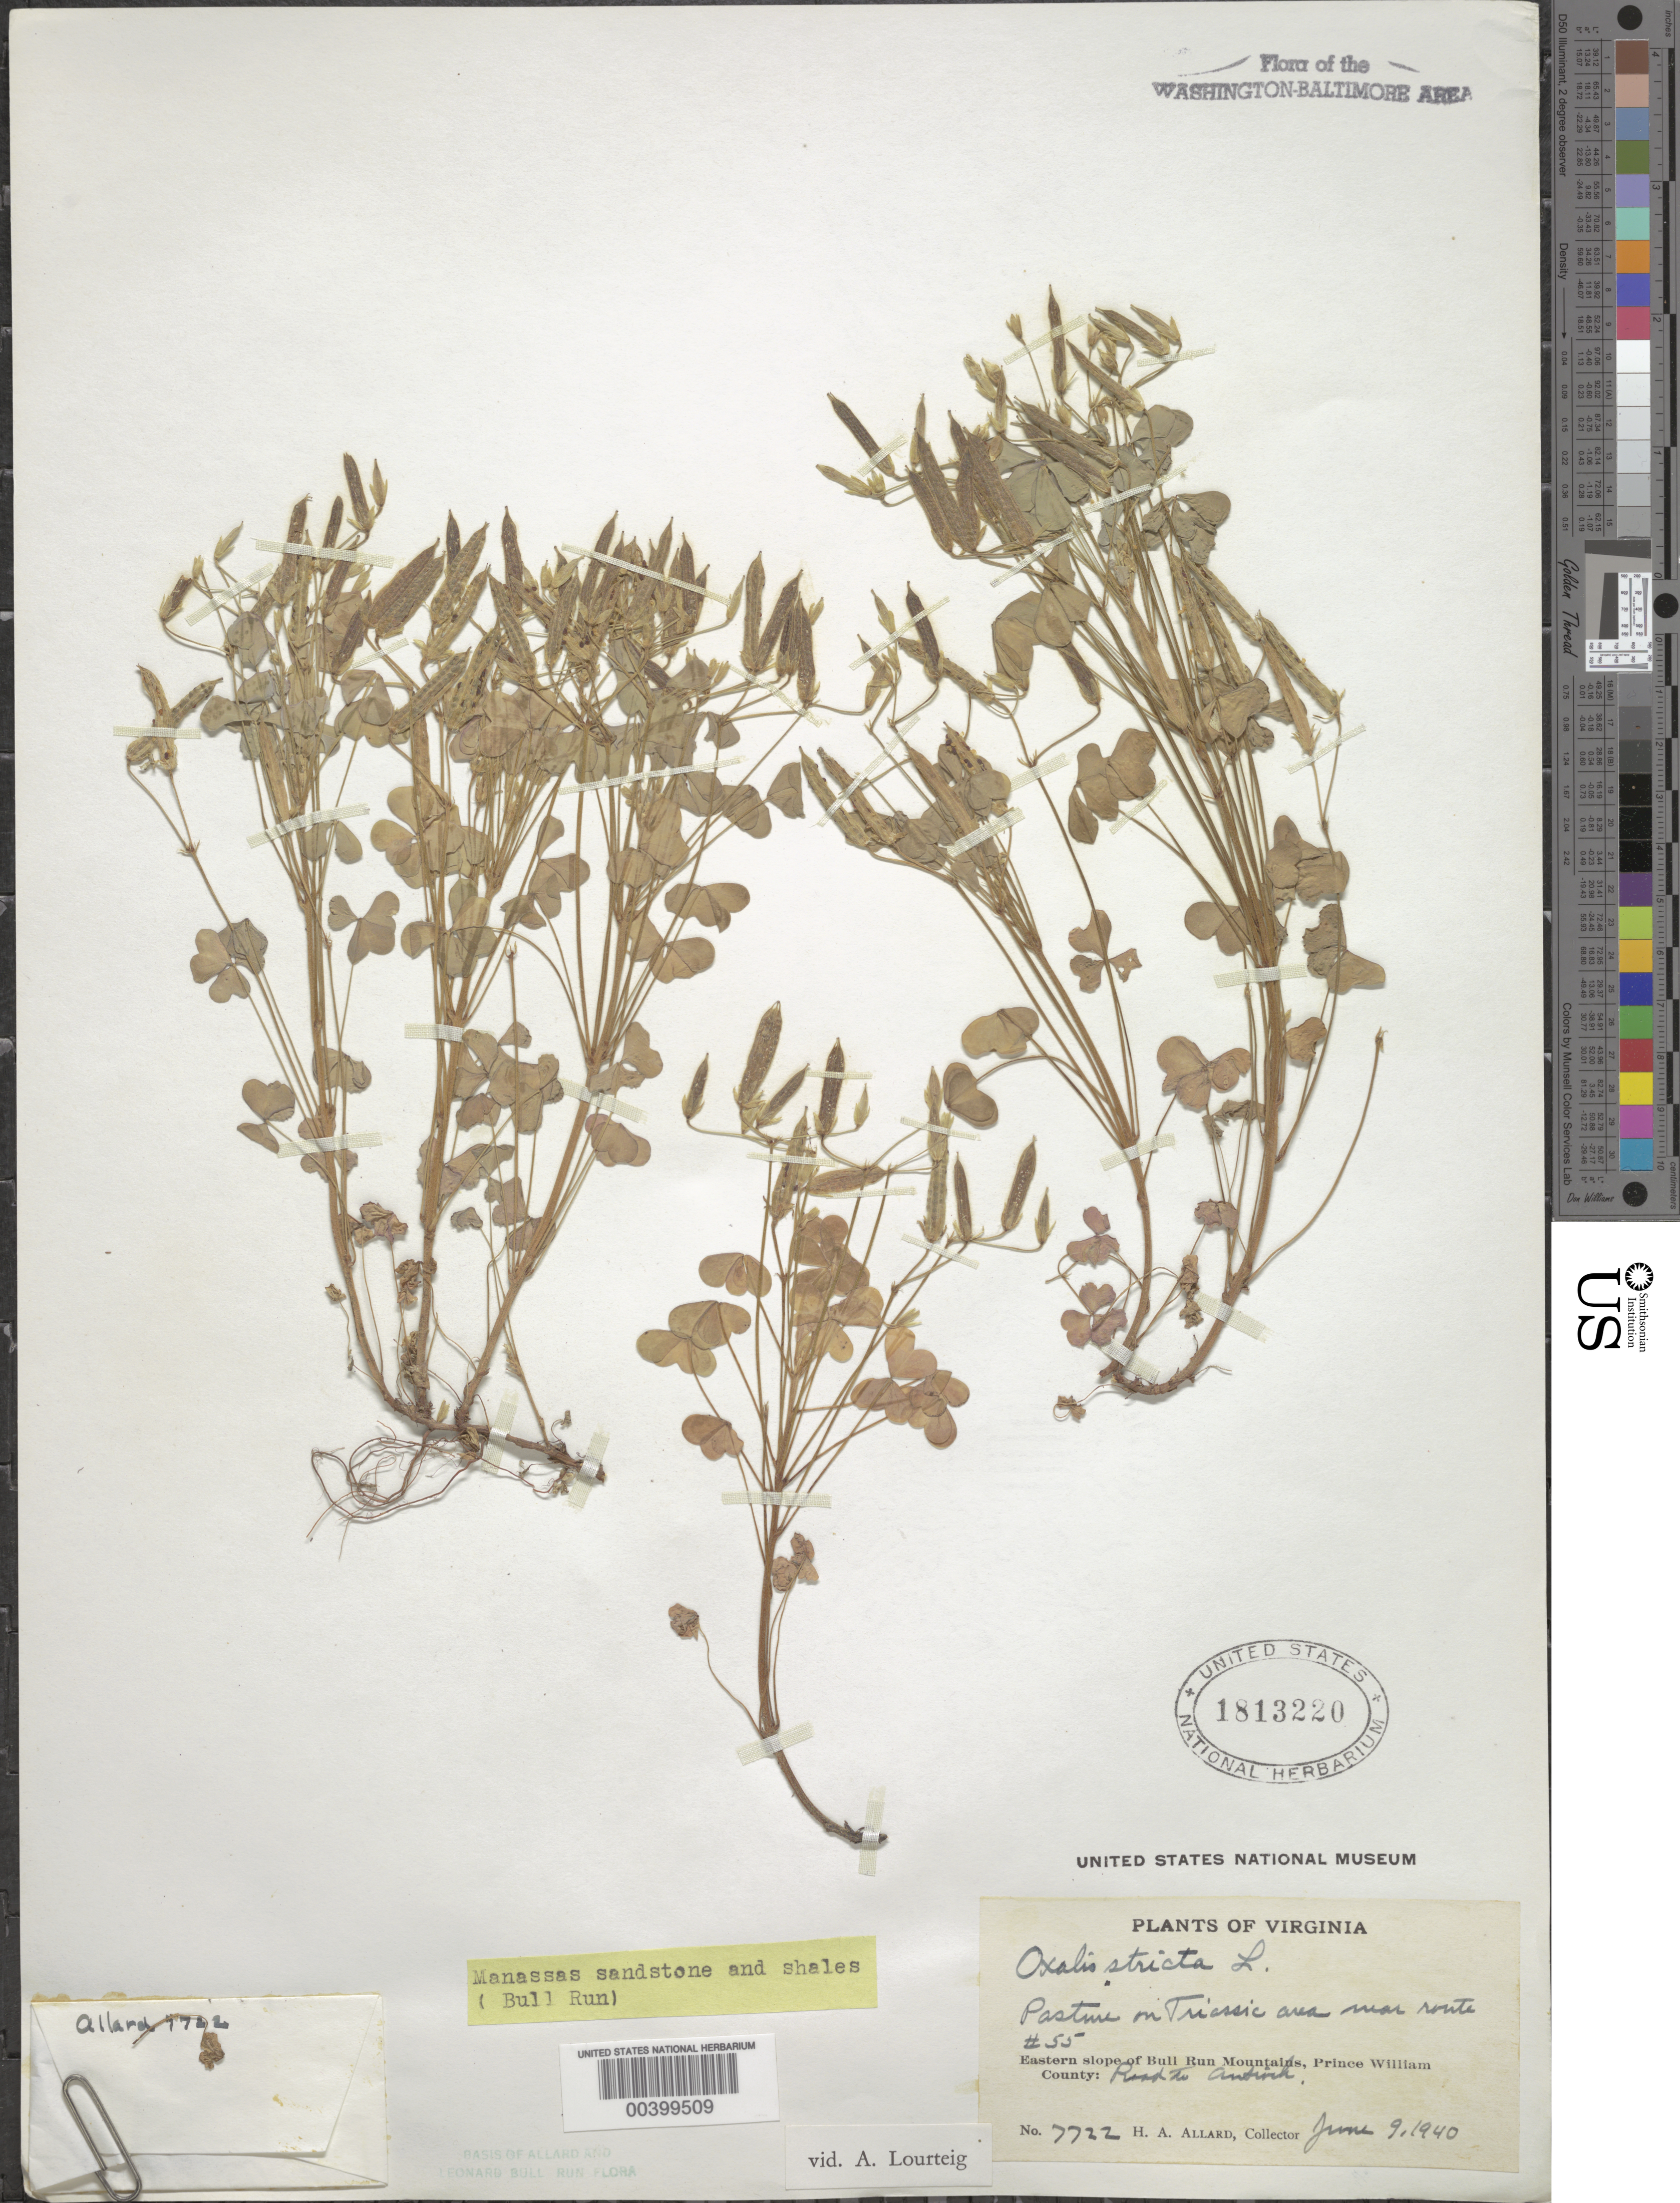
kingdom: Plantae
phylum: Tracheophyta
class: Magnoliopsida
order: Oxalidales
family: Oxalidaceae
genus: Oxalis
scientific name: Oxalis stricta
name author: L.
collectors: H. A. Allard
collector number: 7722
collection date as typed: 09 Jun 1940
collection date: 1940-06-09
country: United States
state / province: Virginia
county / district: Prince William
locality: Route 55 vicinity, Antioch road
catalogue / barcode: US 1813220